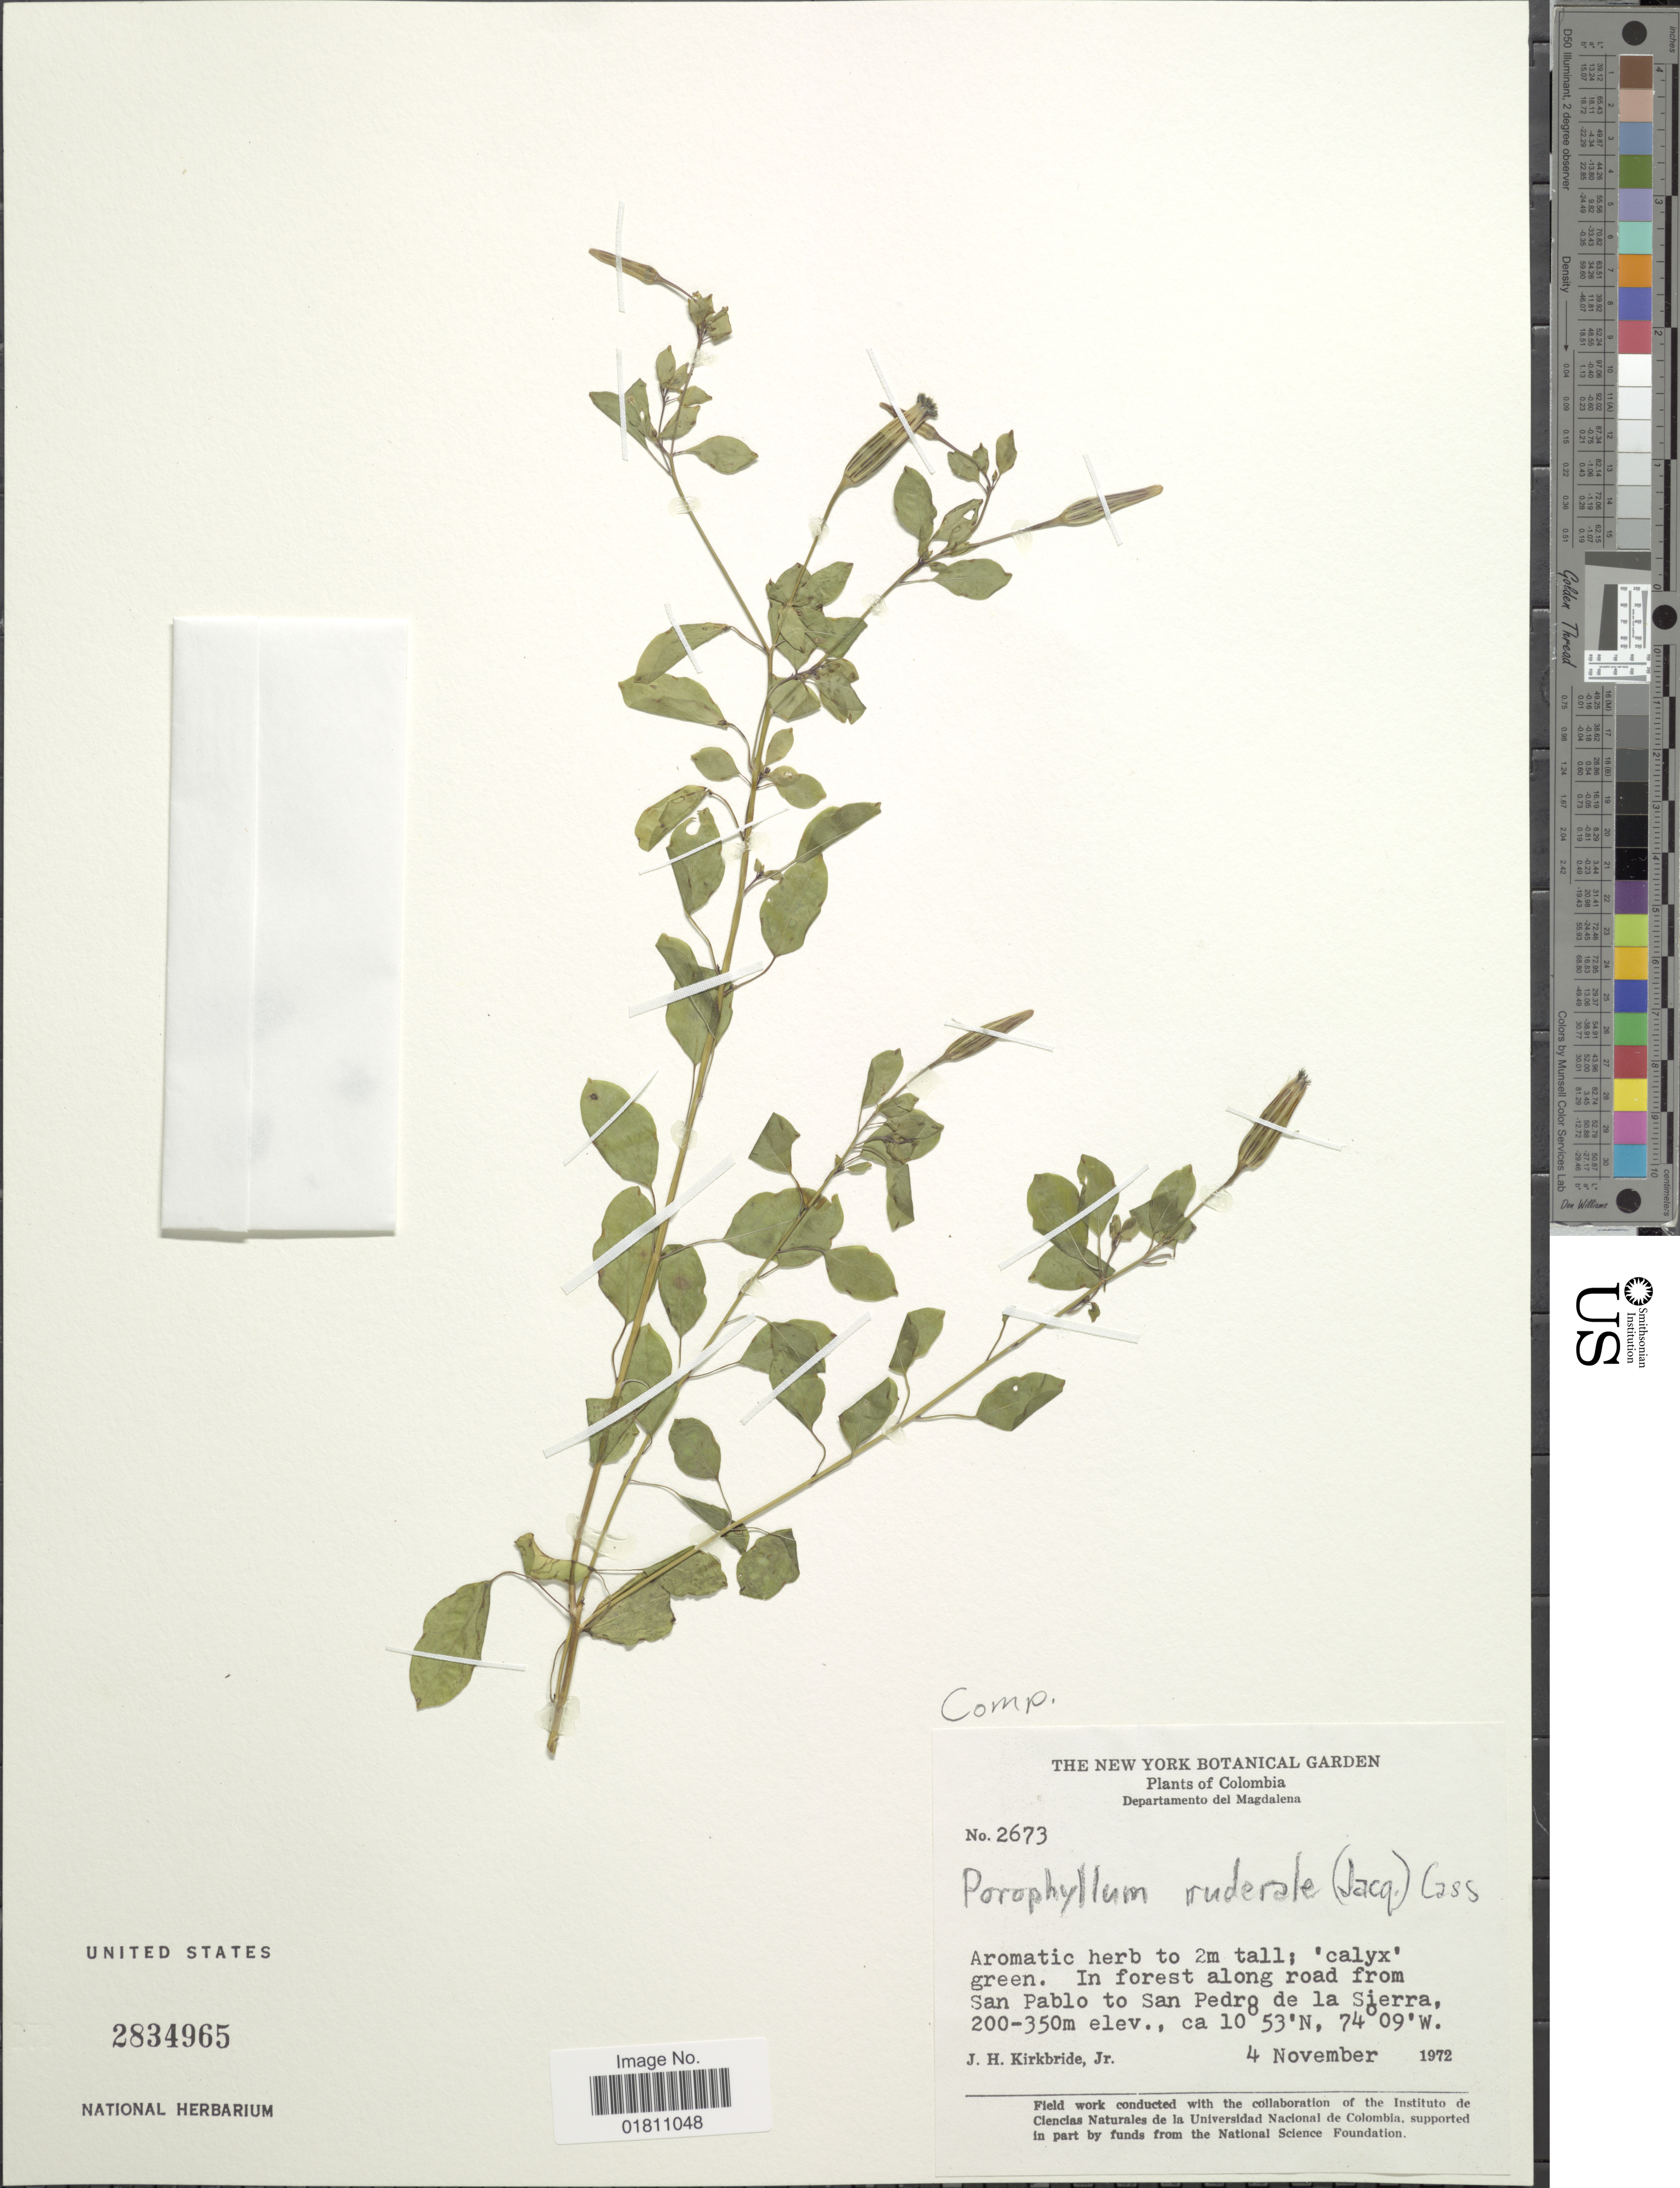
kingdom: Plantae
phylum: Tracheophyta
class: Magnoliopsida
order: Asterales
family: Asteraceae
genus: Porophyllum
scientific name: Porophyllum ruderale subsp. ruderale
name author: (Jacq.) Cass.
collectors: J. H. Kirkbride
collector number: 2673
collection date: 1972-11-04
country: Colombia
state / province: Magdalena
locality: Departamento de Magdalena, In forest along road from San Pablo to San Pedro de la Sierra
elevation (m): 200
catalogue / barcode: US 2834965